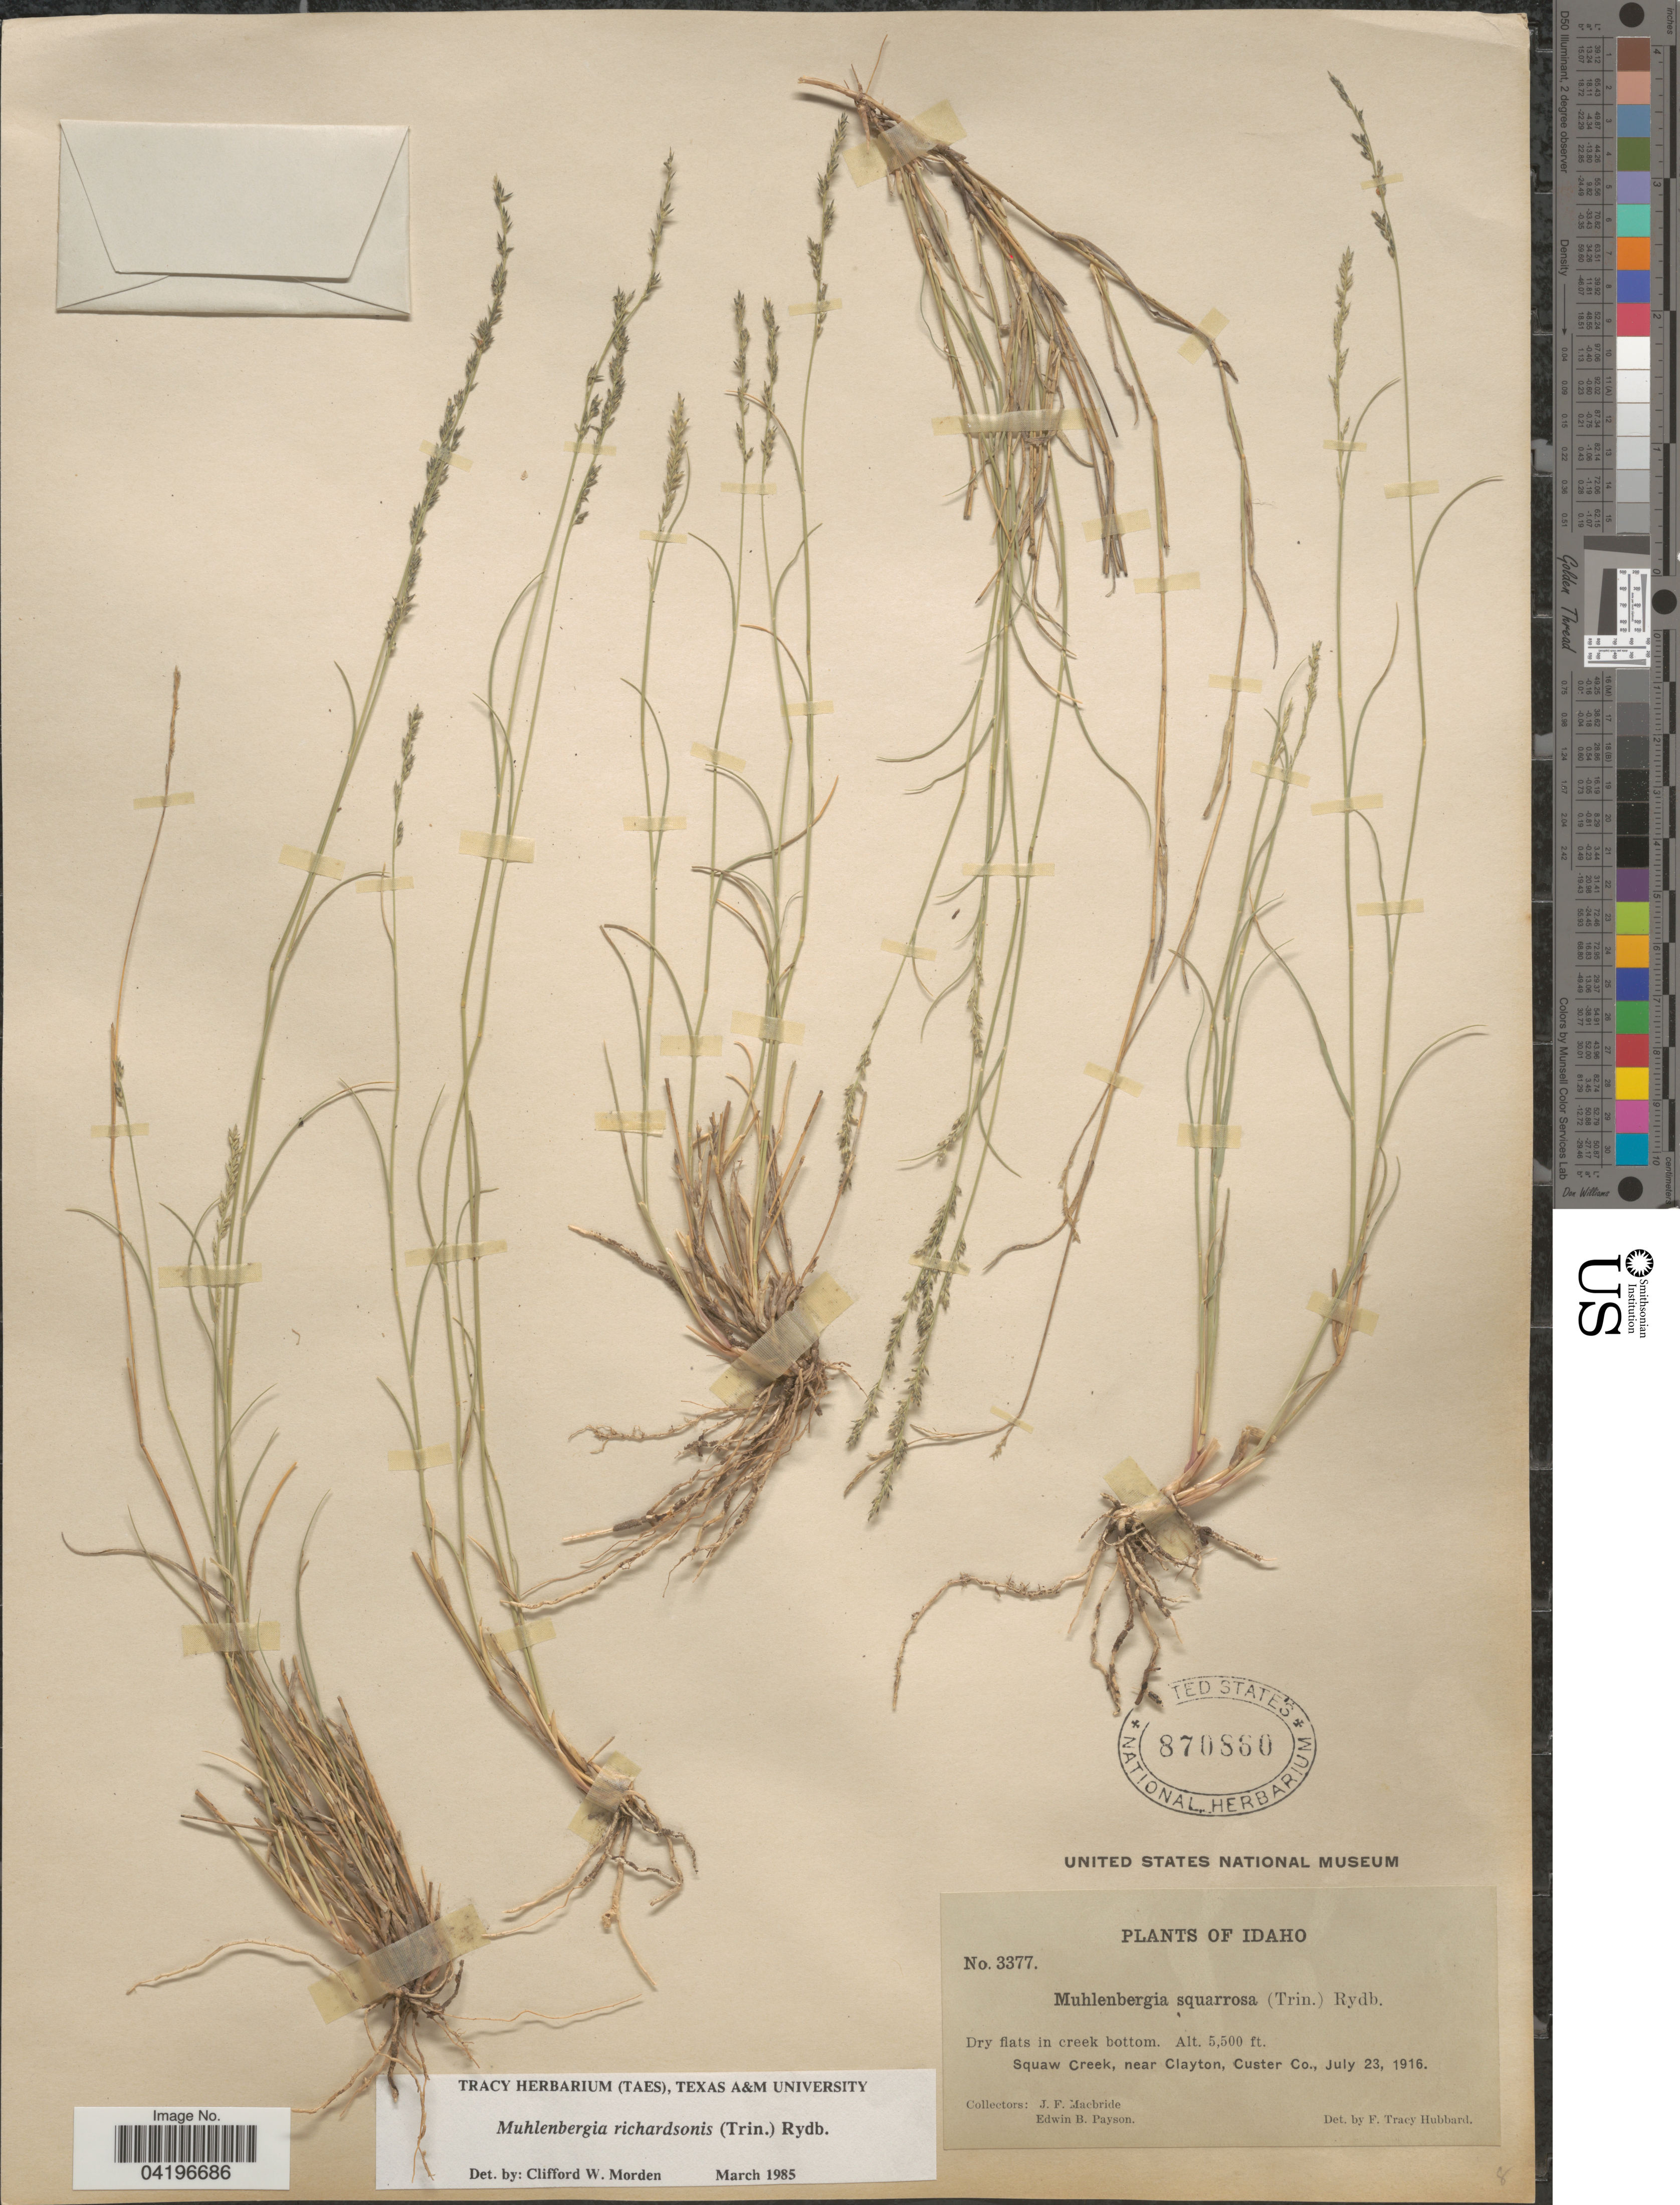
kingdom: Plantae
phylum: Tracheophyta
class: Liliopsida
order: Poales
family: Poaceae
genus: Muhlenbergia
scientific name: Muhlenbergia richardsonis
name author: (Trin.) Rydb.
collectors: J. F. Macbride & E. B. Payson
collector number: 3377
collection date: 1916-07-23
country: United States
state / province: Idaho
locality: Squaw Creek, near Clayton, Custer Co.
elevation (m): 1676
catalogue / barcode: US 870860